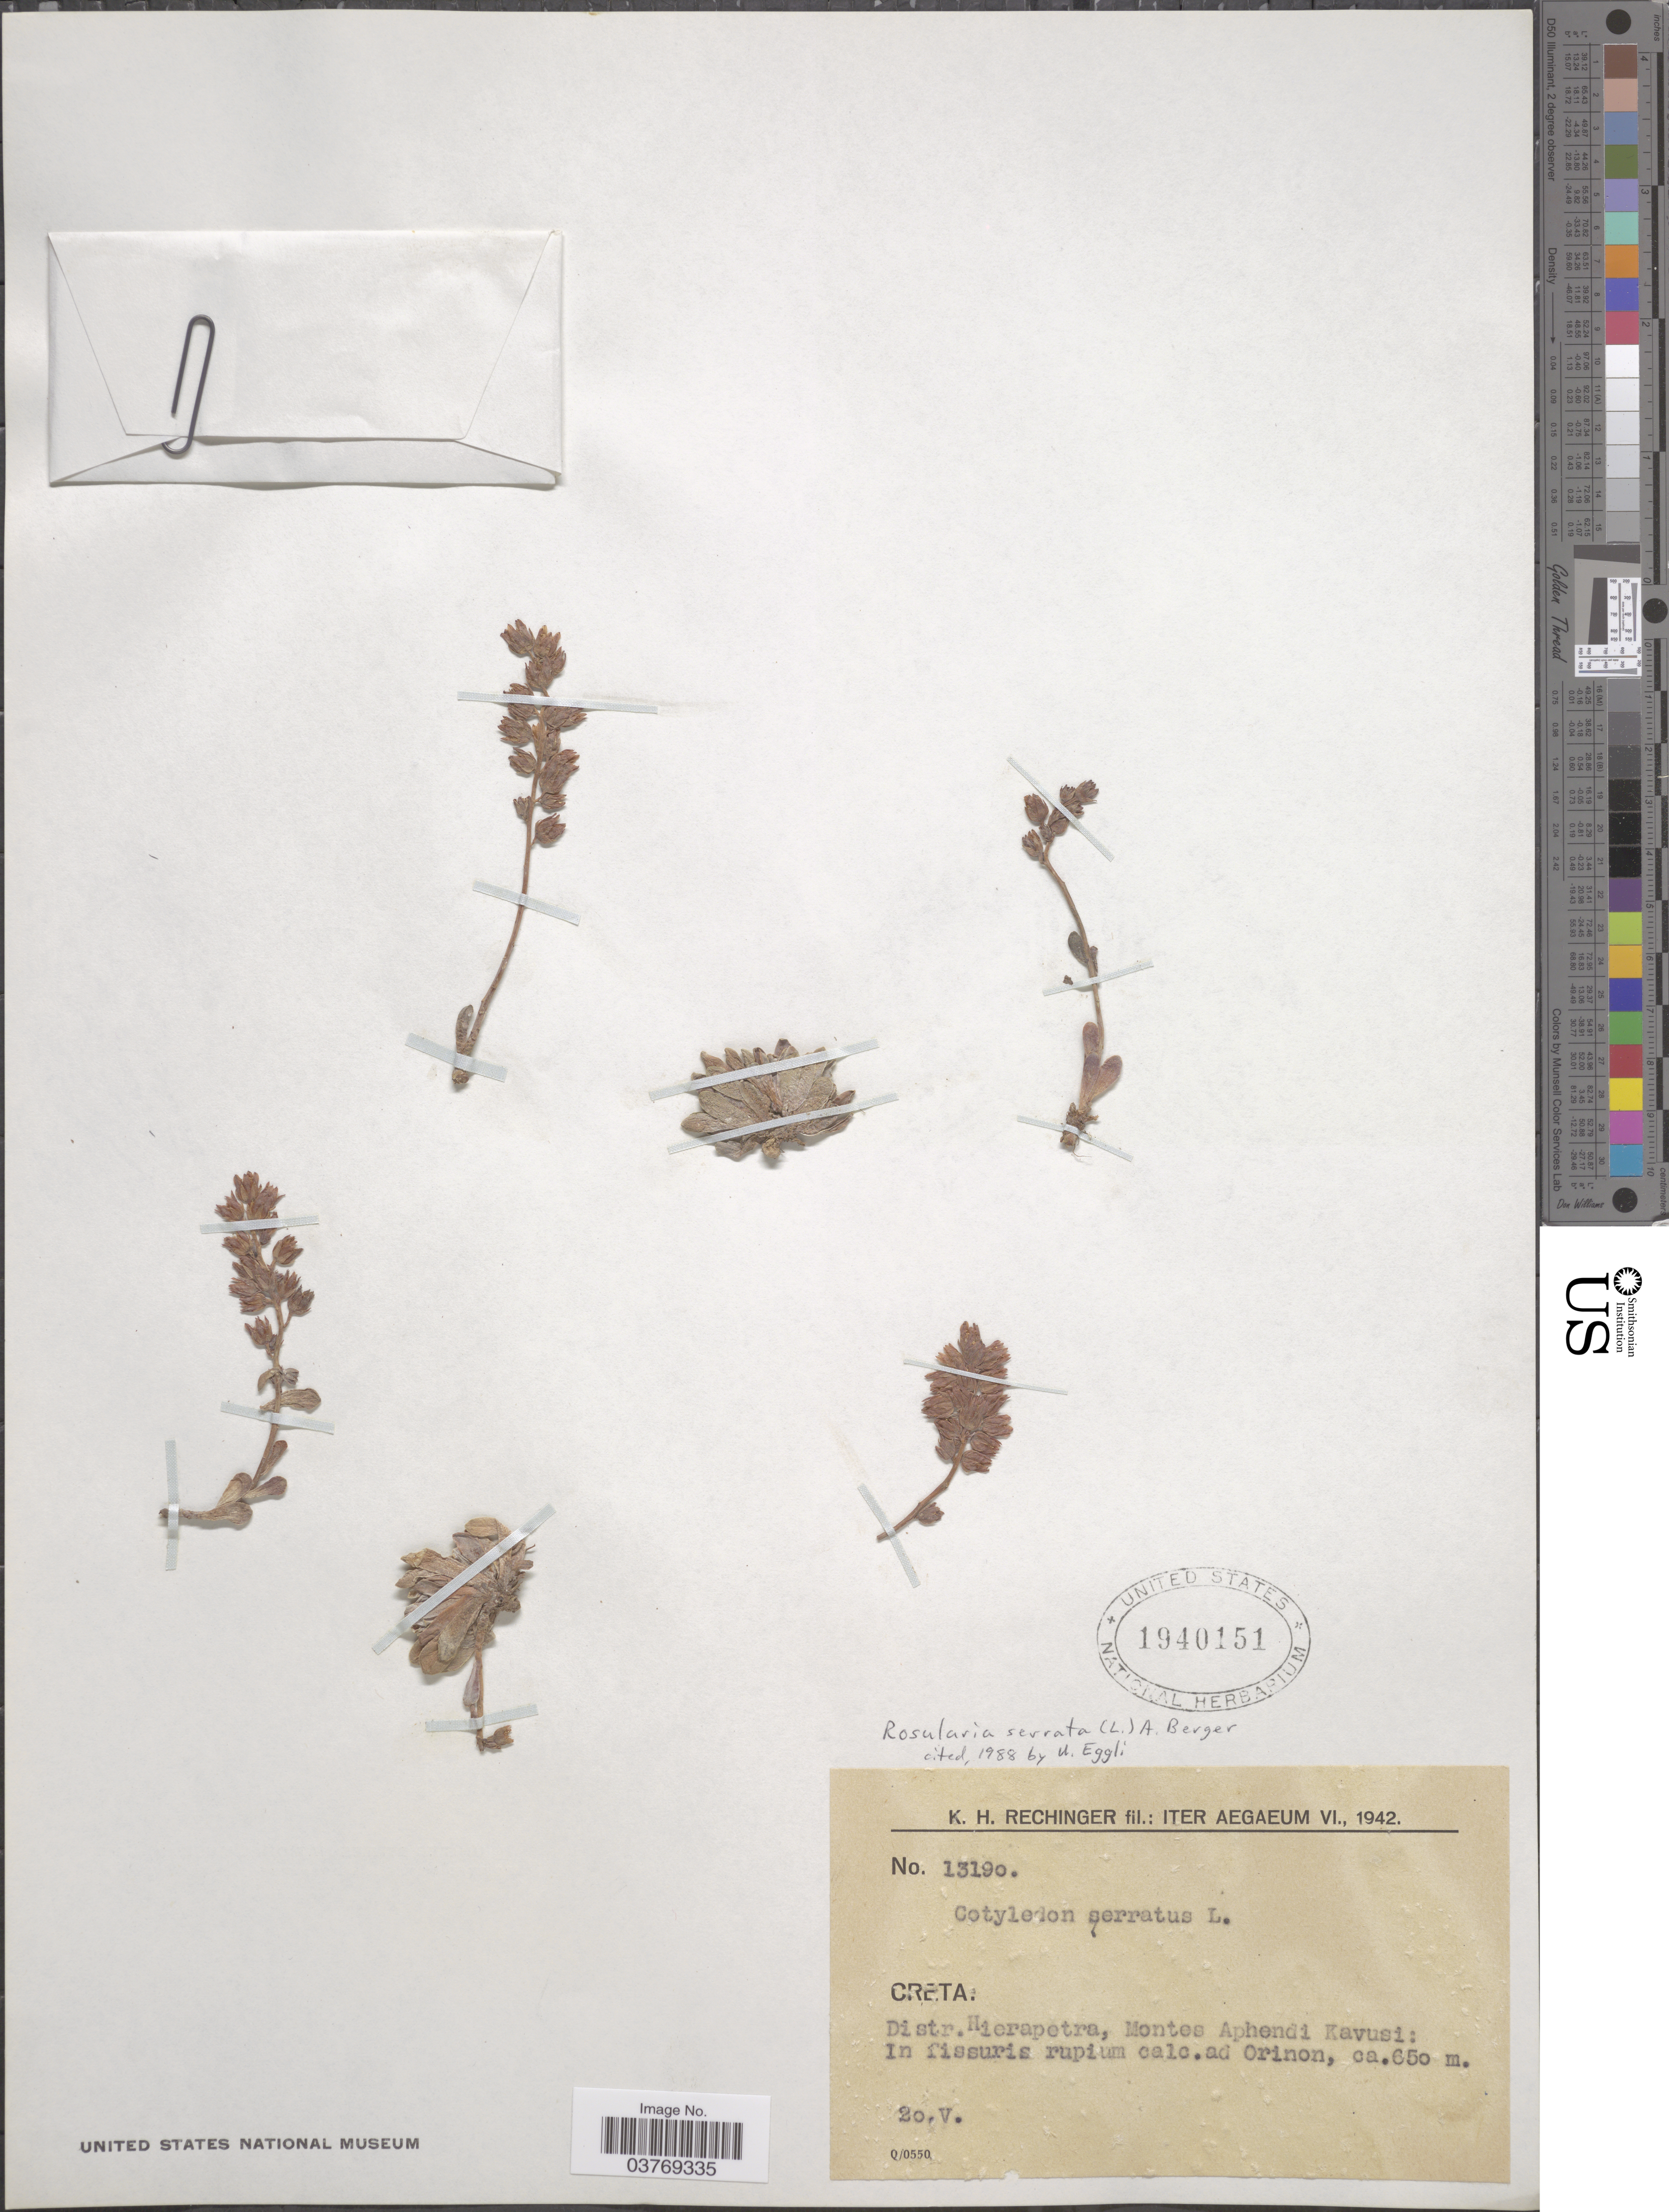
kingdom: Plantae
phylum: Tracheophyta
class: Magnoliopsida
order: Saxifragales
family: Crassulaceae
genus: Rosularia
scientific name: Rosularia serrata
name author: (L.) A. Berger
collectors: K. H. Rechinger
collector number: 13190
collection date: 1942-05-20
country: Greece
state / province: Crete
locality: Iter Aegaeum. Creta. Distr. Hierapetra, Montes Aphendi Kavusi: In fissuris rupium calc. ad Orinon.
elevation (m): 650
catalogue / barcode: US 1940151